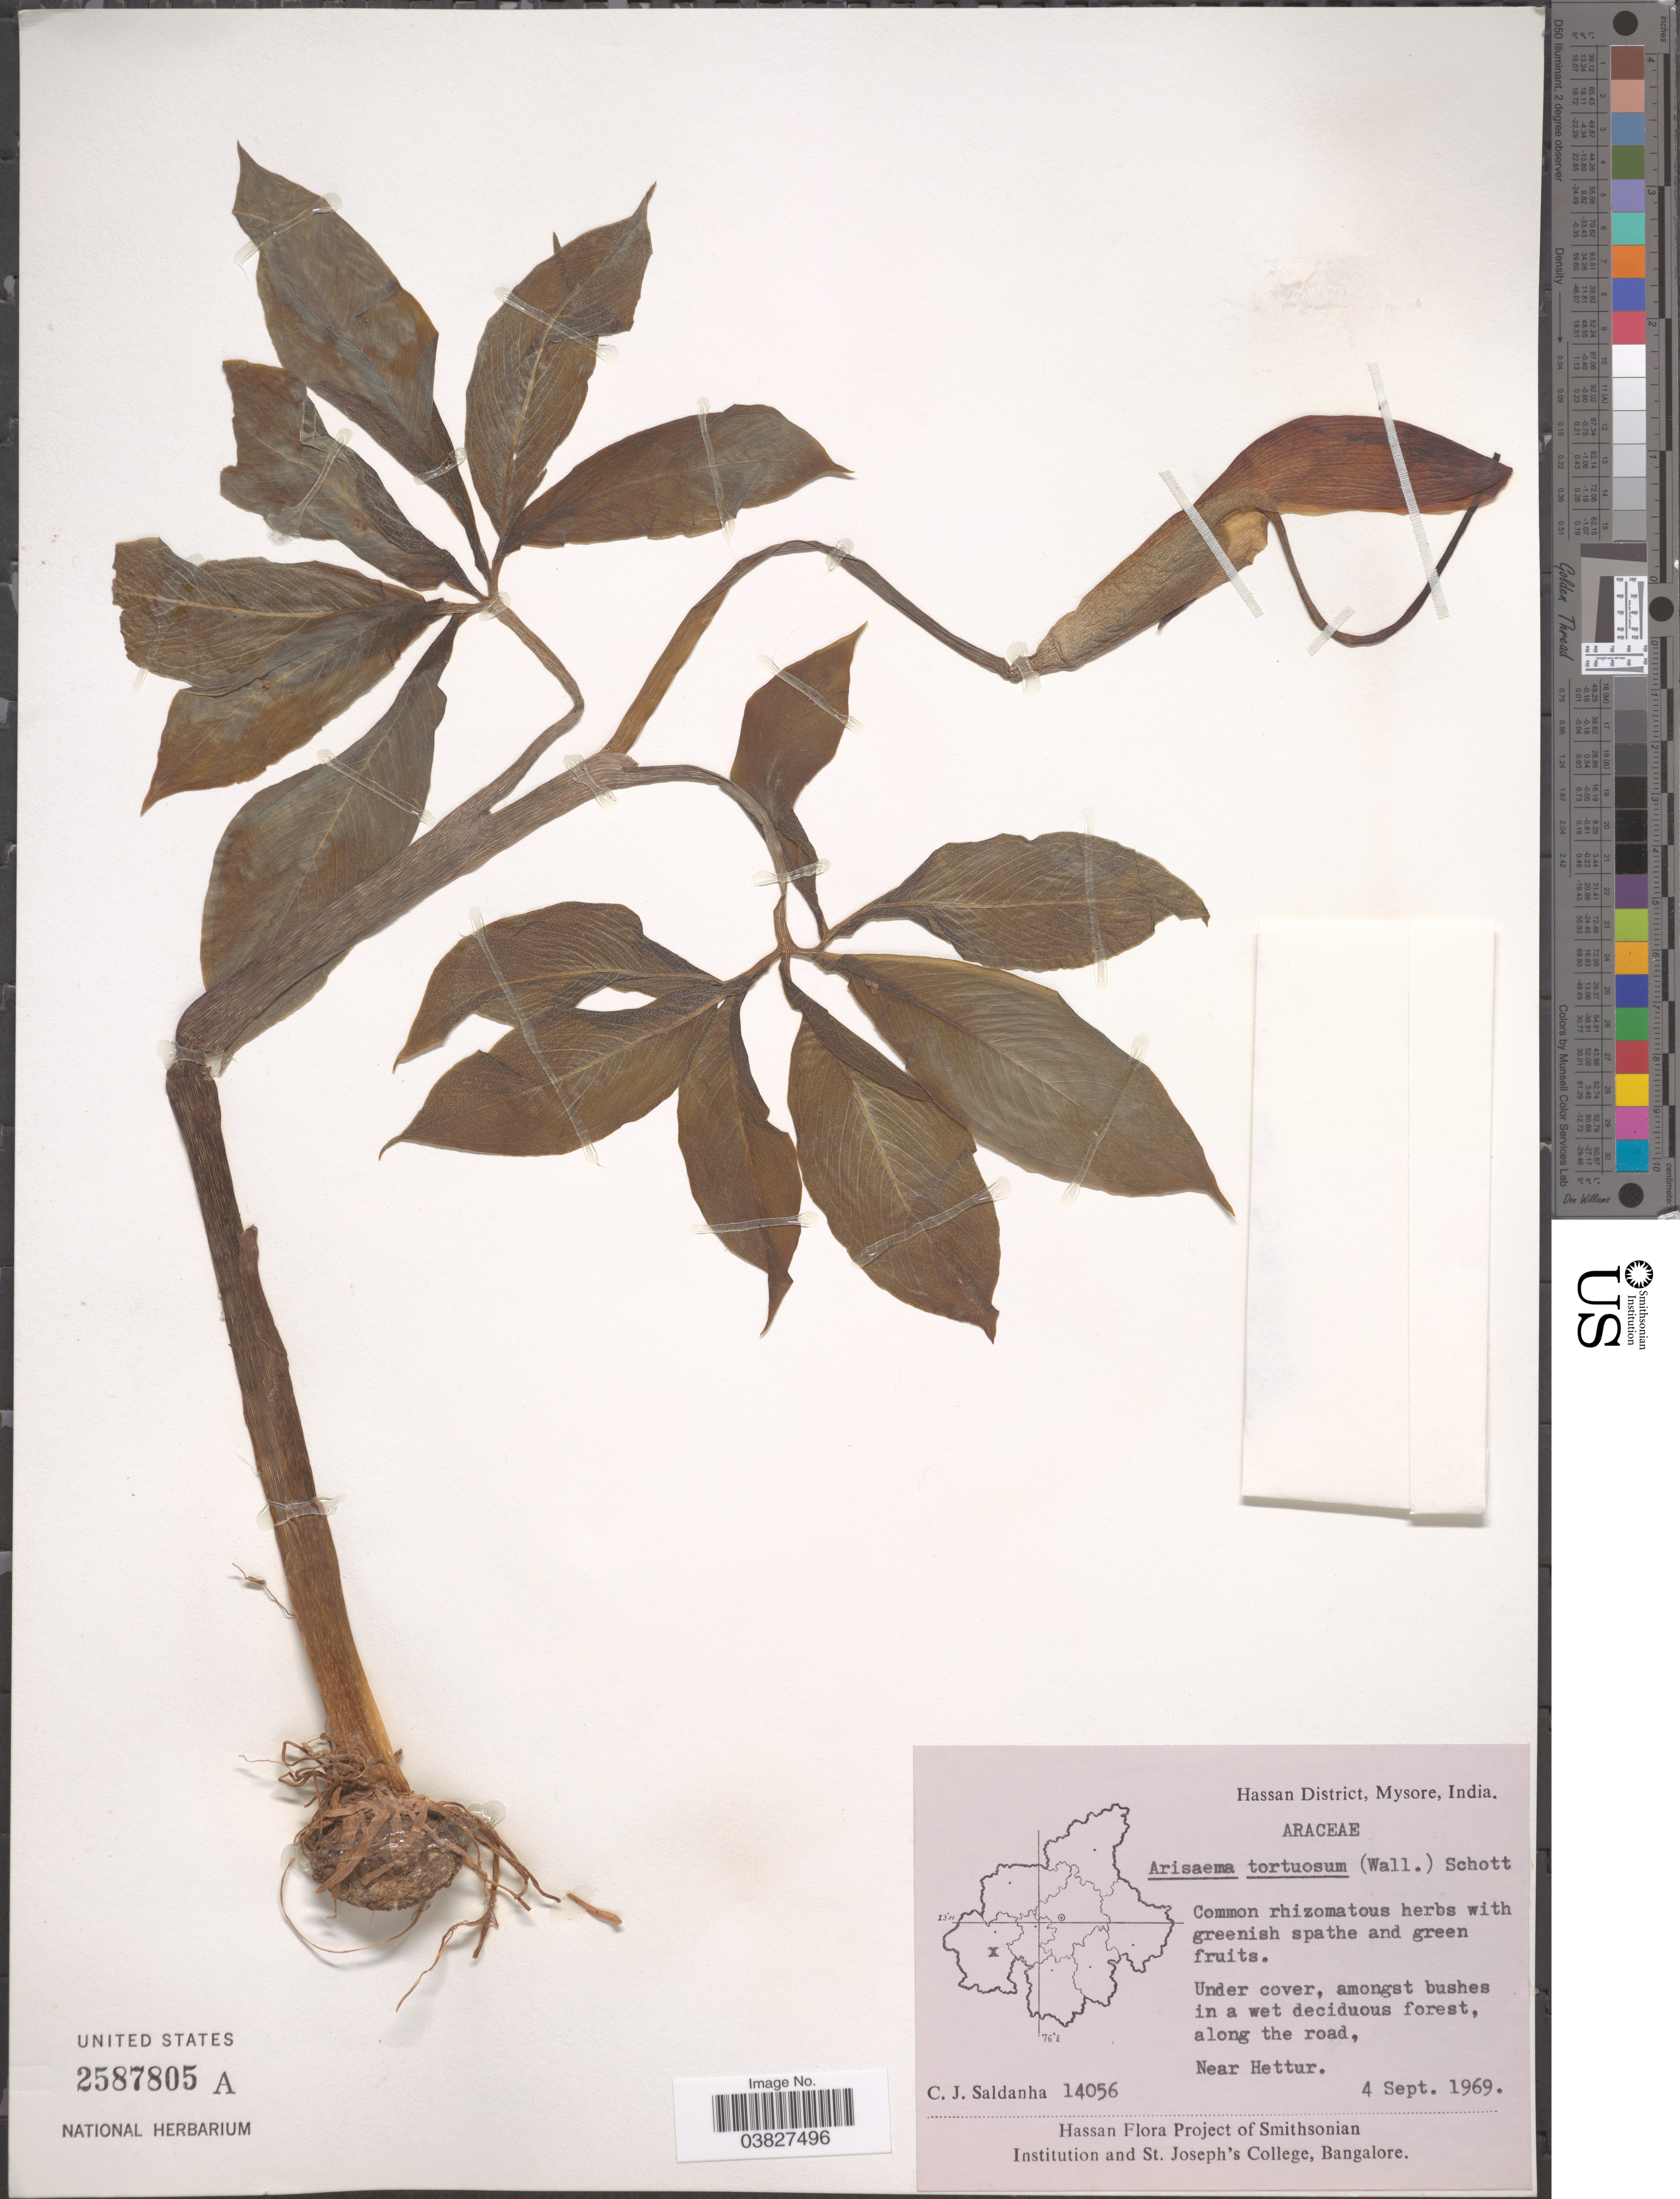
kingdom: Plantae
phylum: Tracheophyta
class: Liliopsida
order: Alismatales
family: Araceae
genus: Arisaema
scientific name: Arisaema tortuosum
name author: (Wall.) Schott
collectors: C. J. Saldanha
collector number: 14056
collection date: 1969-09-04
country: India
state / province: Karnataka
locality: Hassan District, Mysore. Under cover, amongst bushes in a wet deciduous forest, along the road, Near Hettur.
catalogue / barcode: US 2587805A